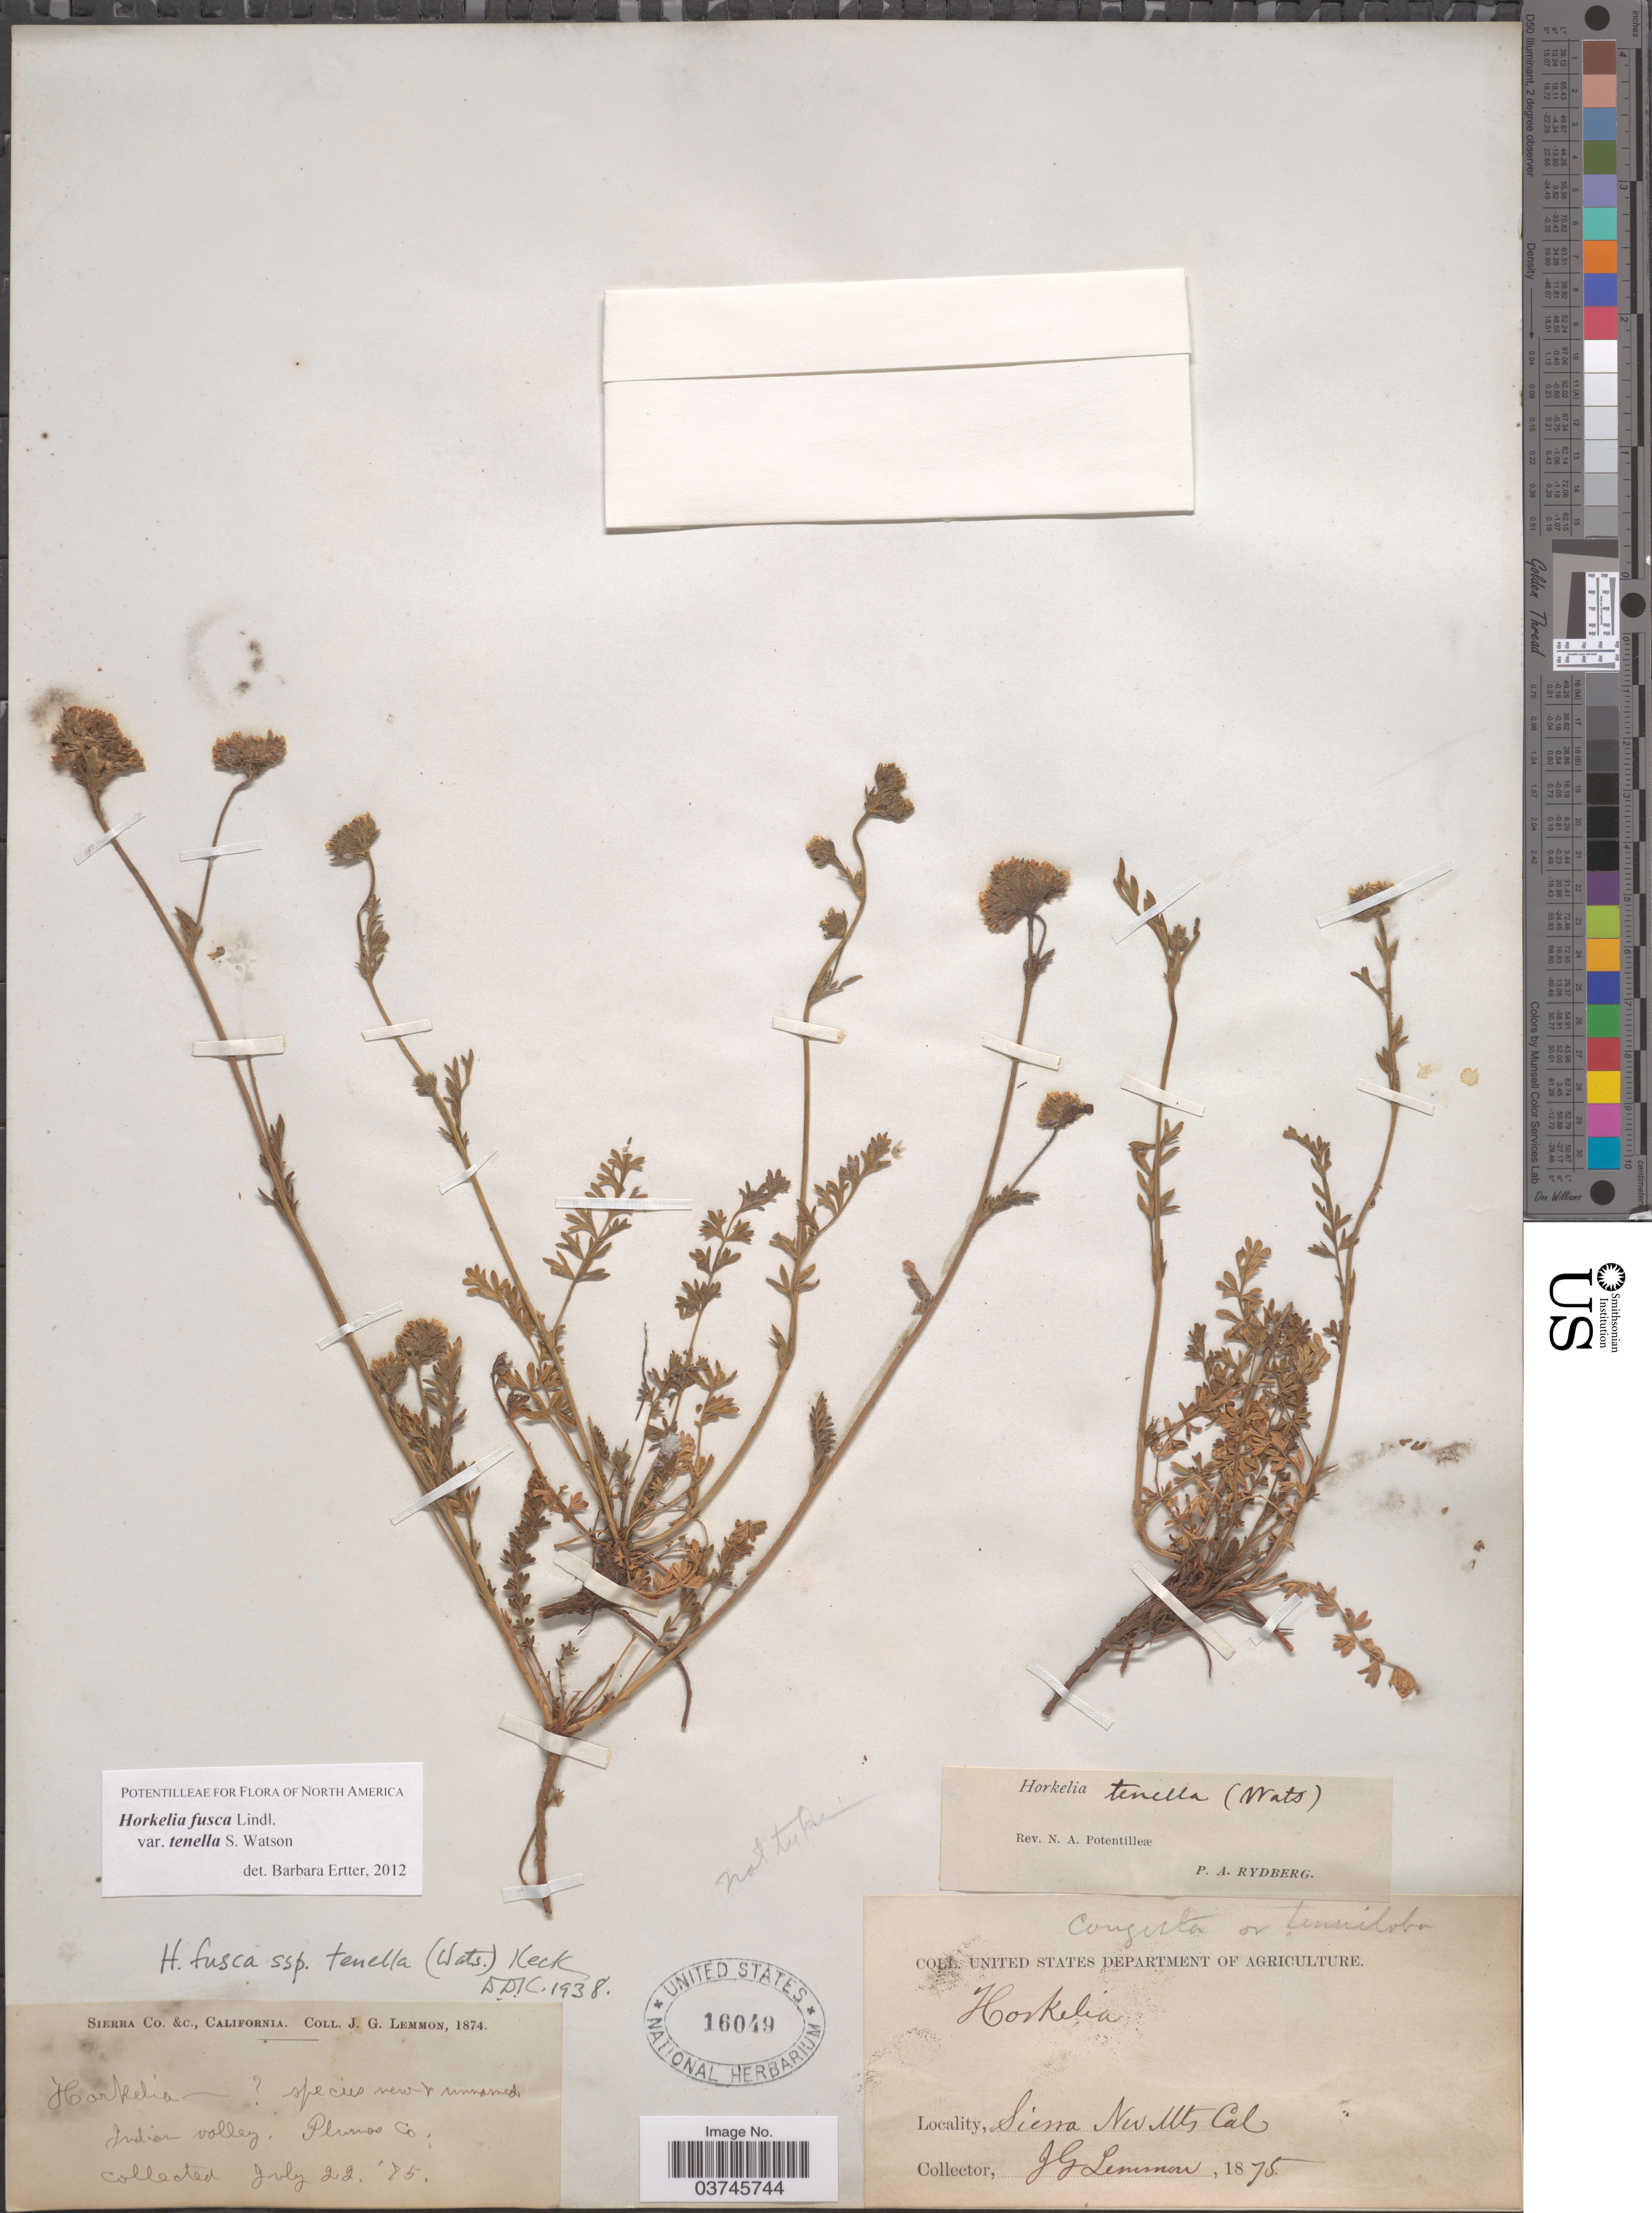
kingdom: Plantae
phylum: Tracheophyta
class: Magnoliopsida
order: Rosales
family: Rosaceae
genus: Potentilla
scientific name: Potentilla douglasii var. tenella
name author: (S. Watson) Greene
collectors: J. Lemmon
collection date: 1875-07-22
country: United States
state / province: California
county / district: Plumas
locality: Sierra Nev Mts. Sierra Co. Indian valley. Plumas Co.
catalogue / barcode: US 16049